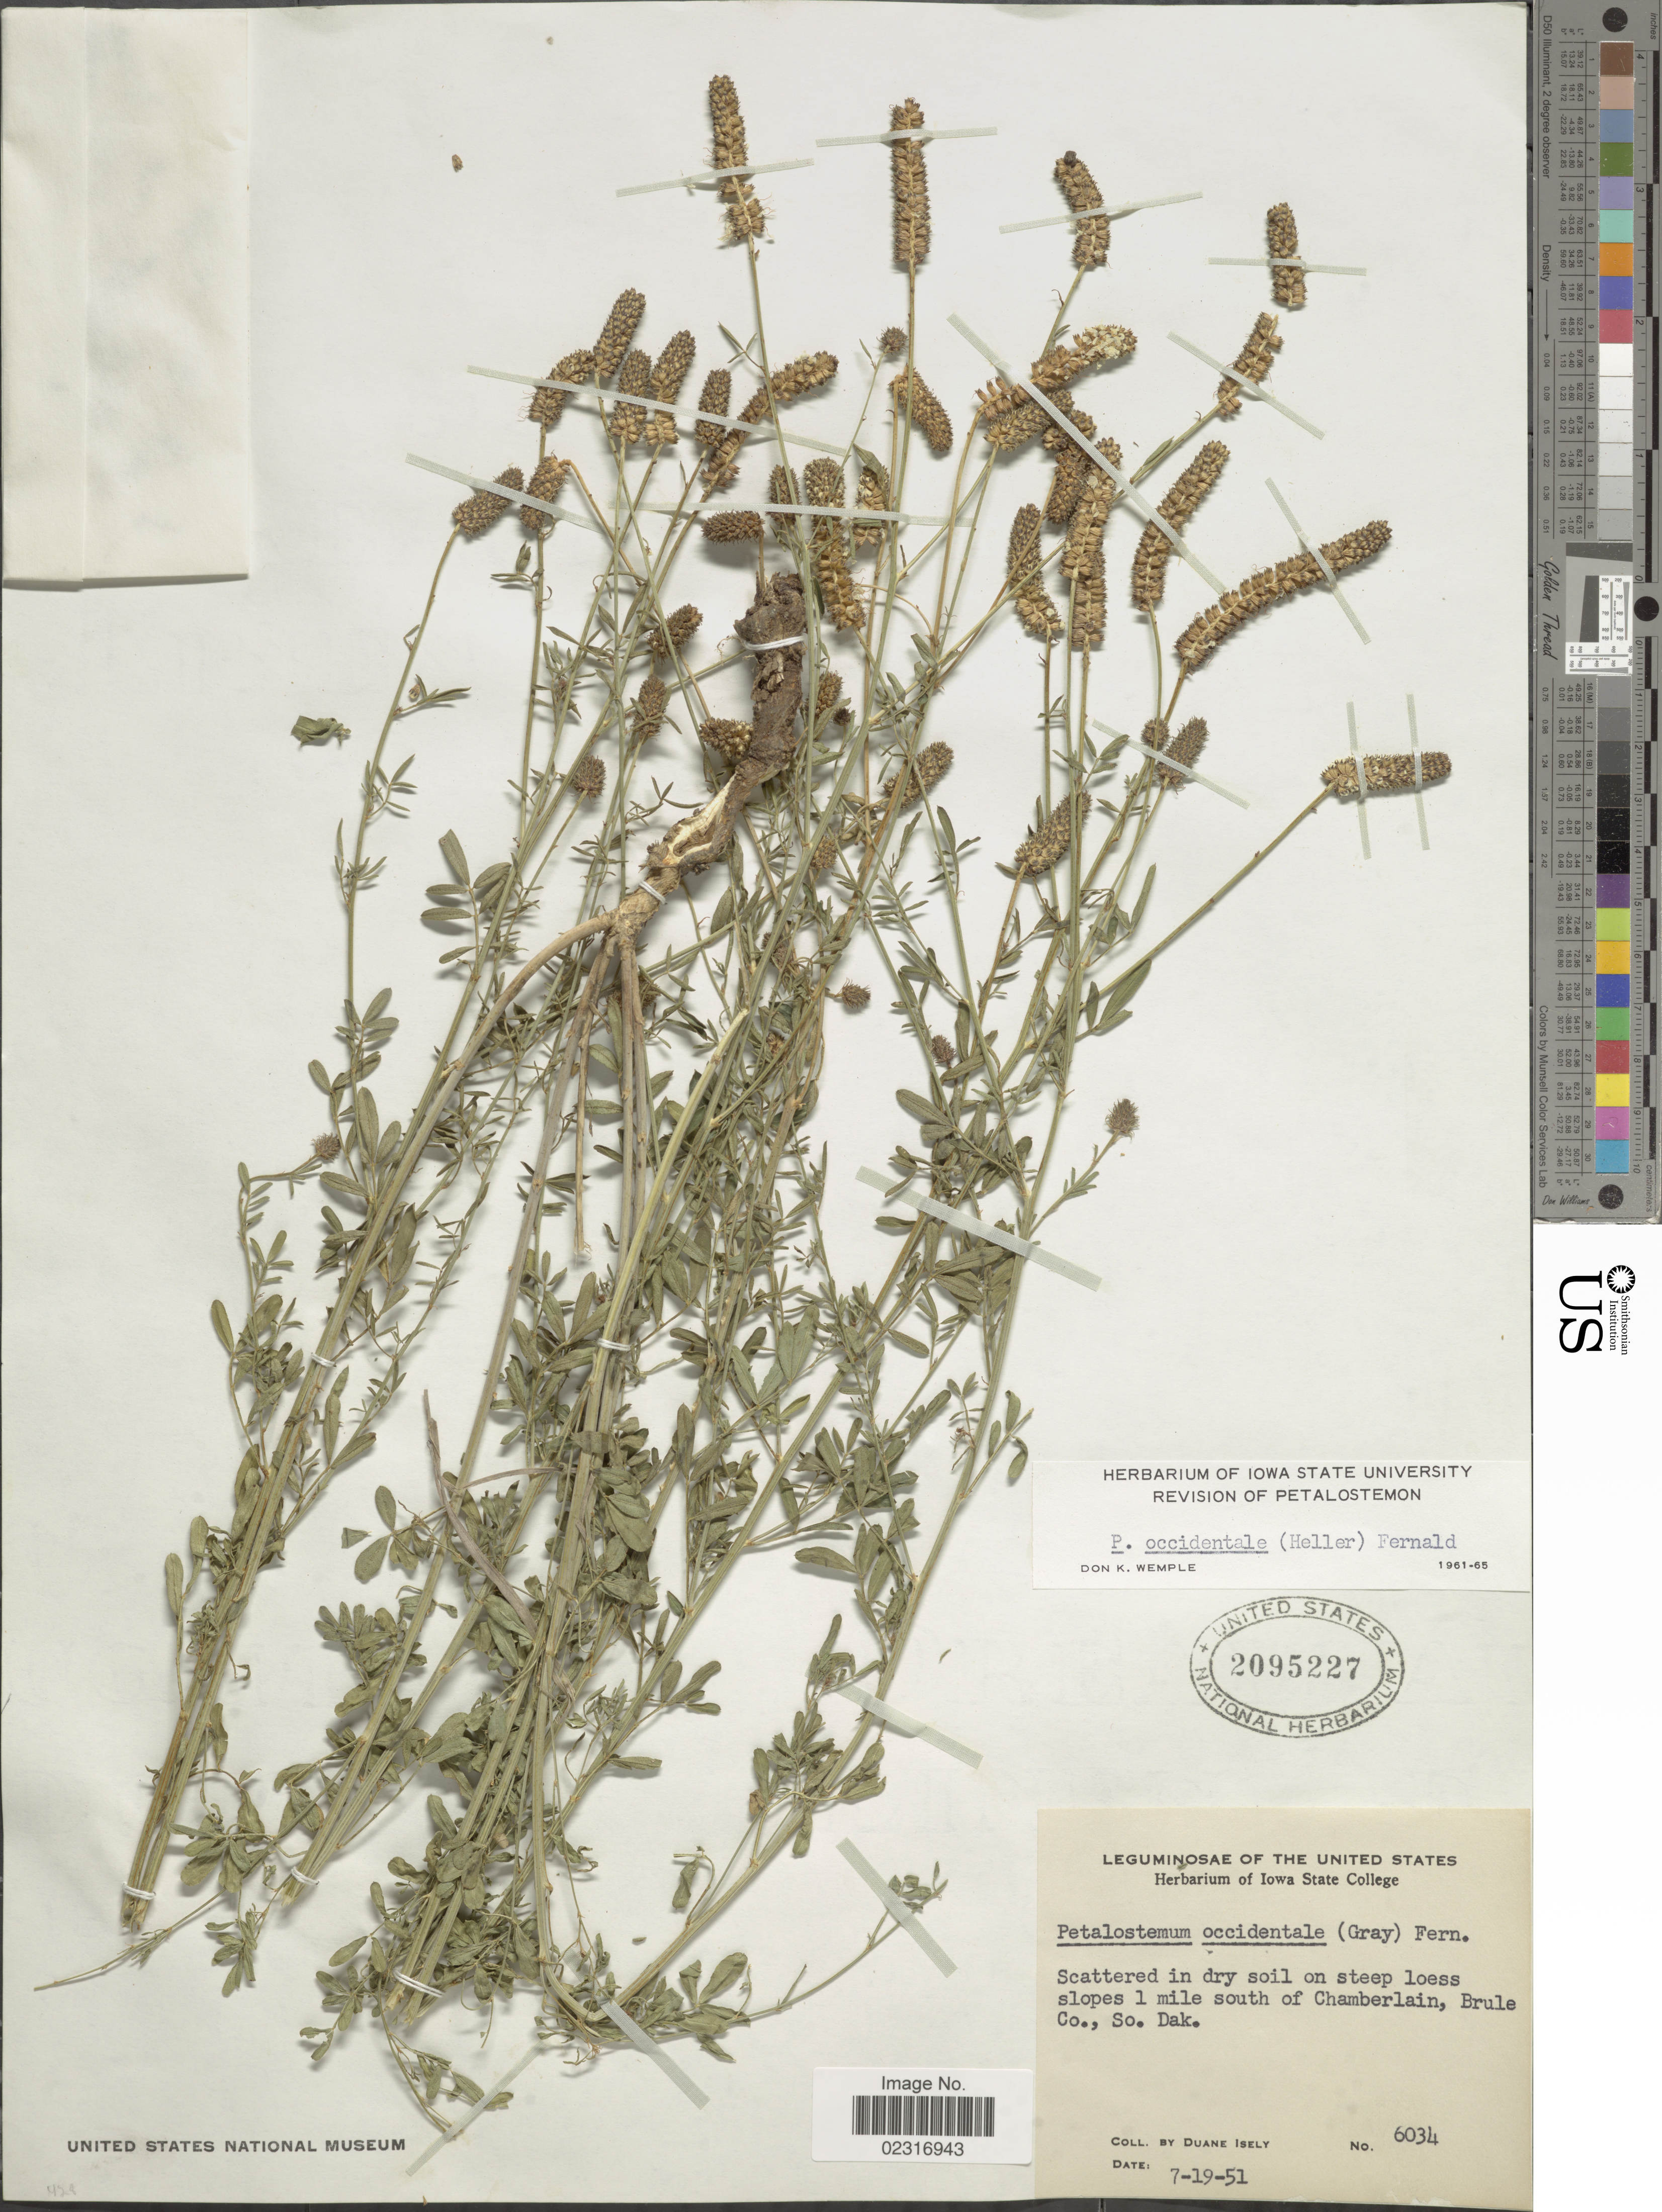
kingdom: Plantae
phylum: Tracheophyta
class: Magnoliopsida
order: Fabales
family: Fabaceae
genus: Dalea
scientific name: Dalea candida var. oligophylla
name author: (Torr) Shinners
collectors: D. Isely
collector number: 6034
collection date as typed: Transcribed d/m/y: 19/7/51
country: United States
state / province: South Dakota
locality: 1 mile south of Chamberlain, Brule Co., So. Dak.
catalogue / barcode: US 2095227